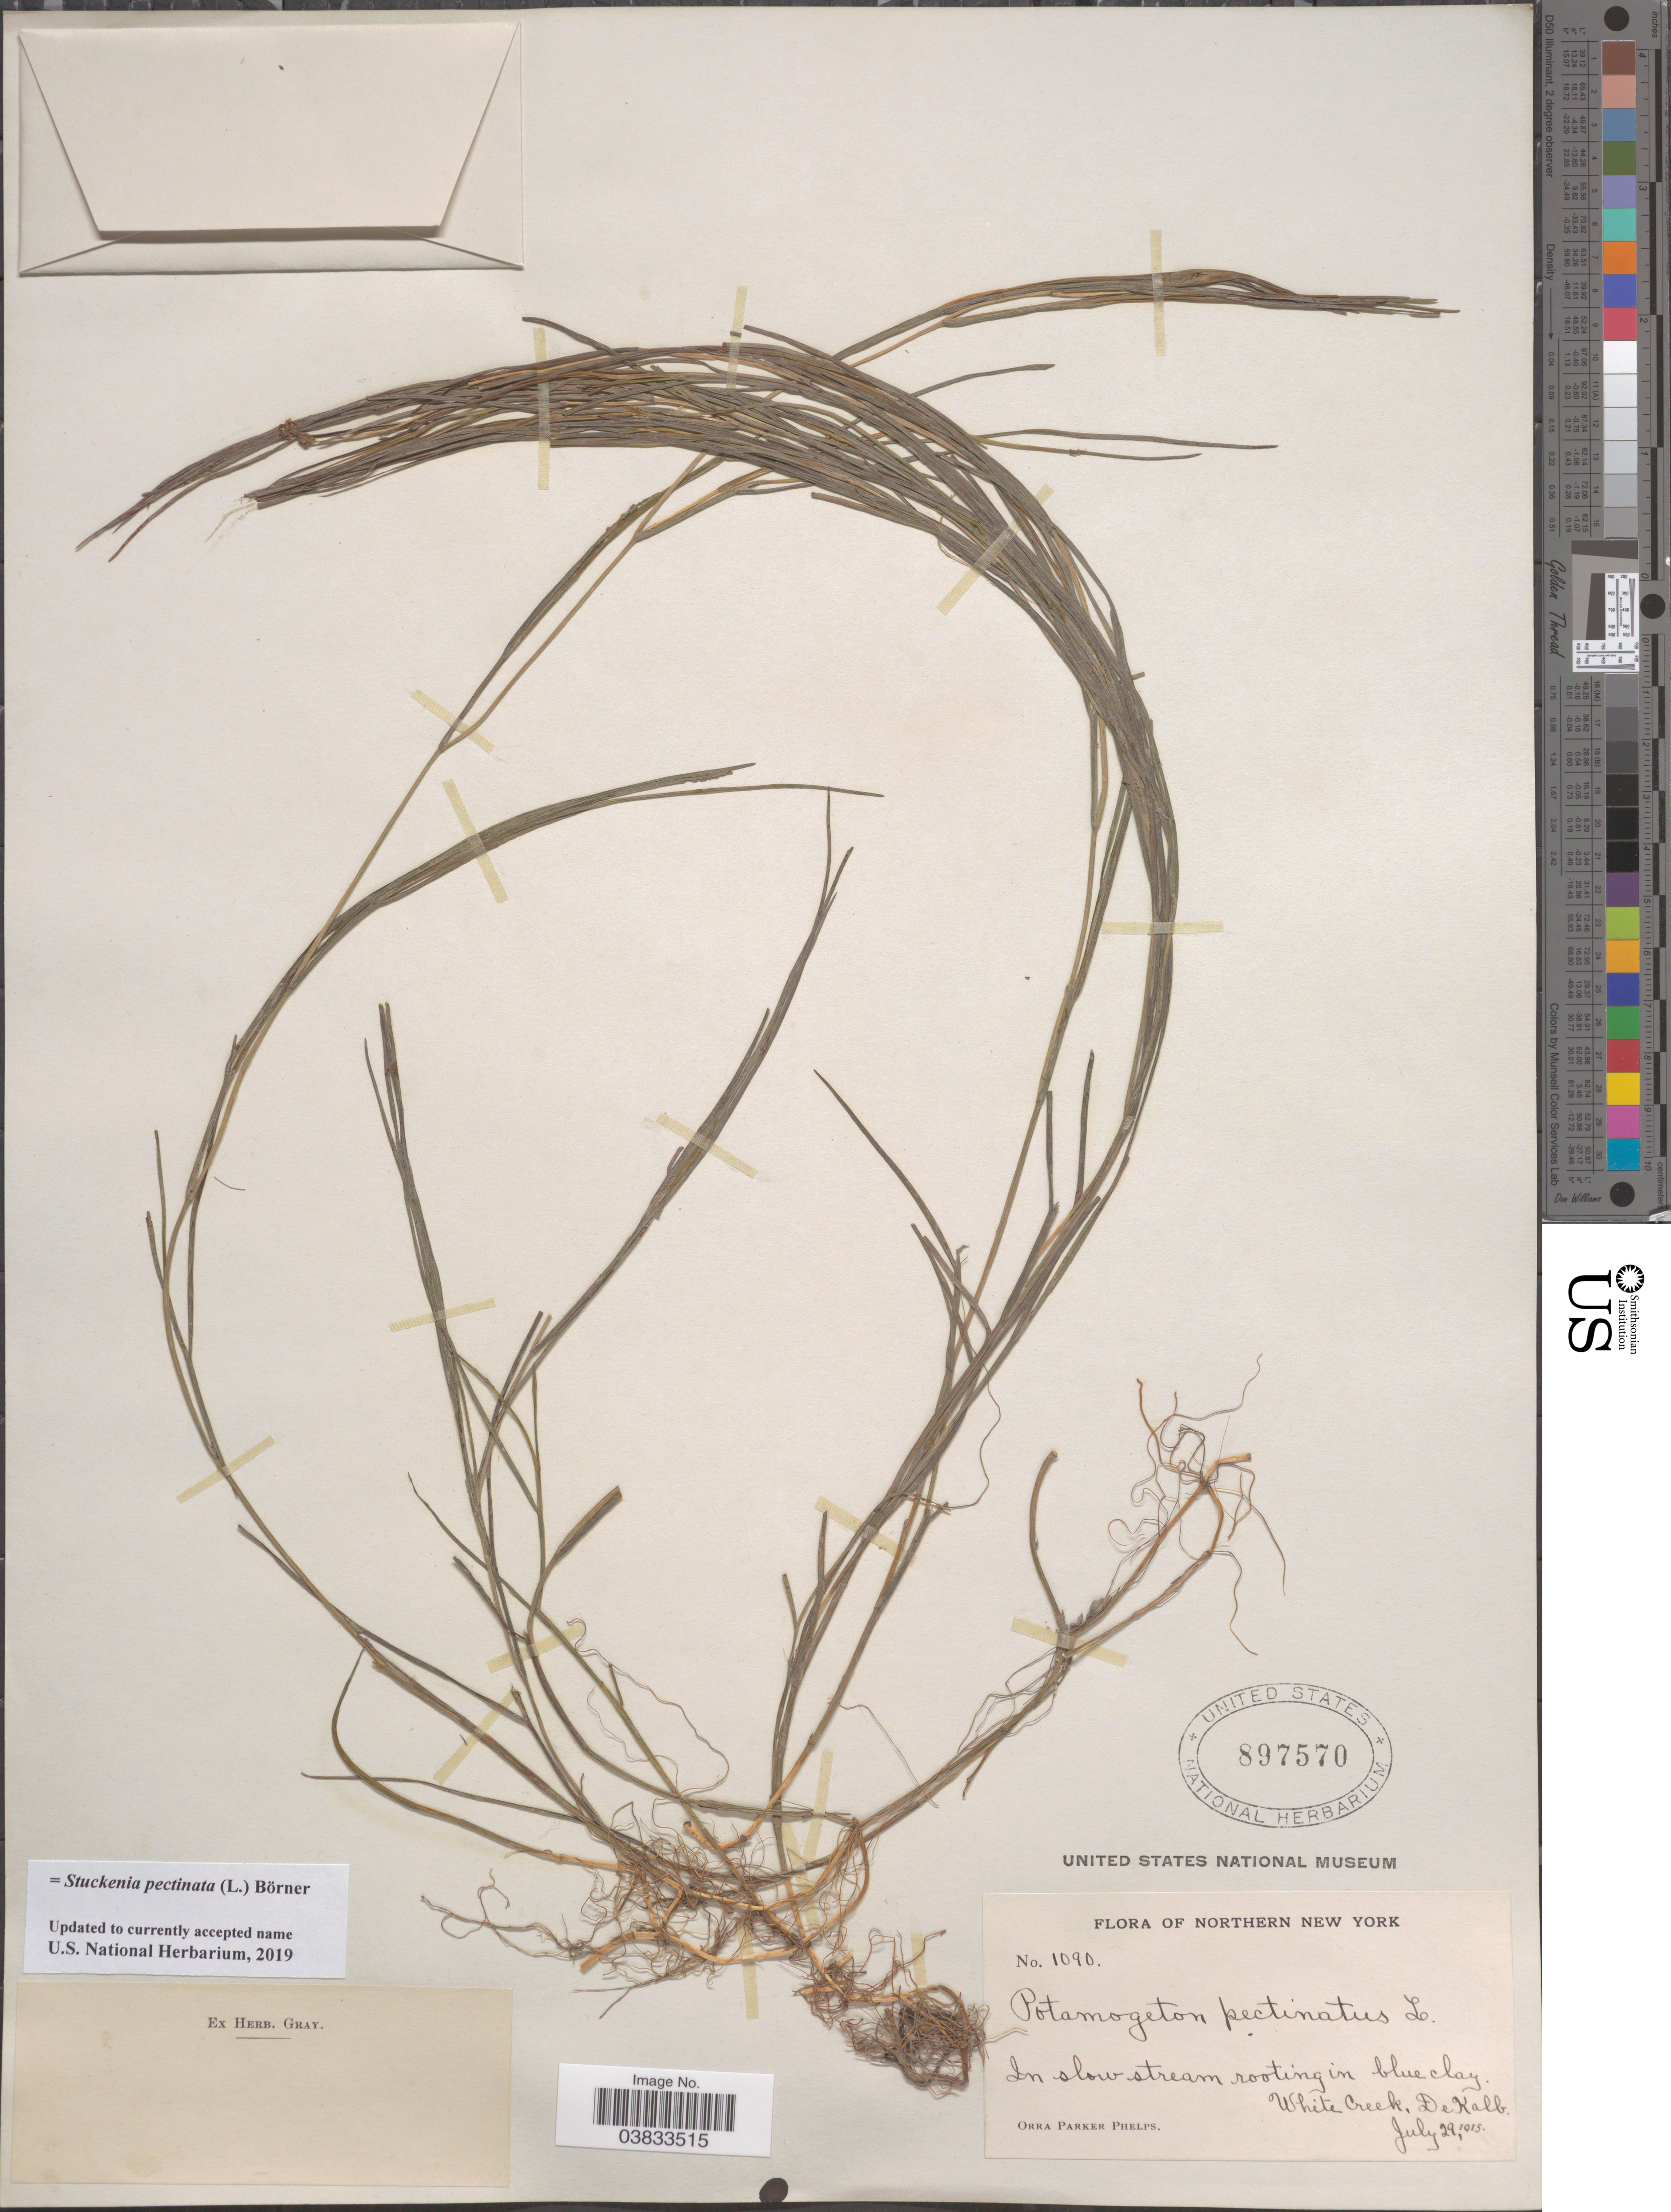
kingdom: Plantae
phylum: Tracheophyta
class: Liliopsida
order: Alismatales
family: Potamogetonaceae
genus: Stuckenia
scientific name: Stuckenia pectinata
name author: (L.) Börner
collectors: O. P. Phelps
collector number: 1090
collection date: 1915-07-29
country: United States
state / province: New York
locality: Northern New York. In slow stream rooting in blue clay. White Creek, De Kalb.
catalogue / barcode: US 897570